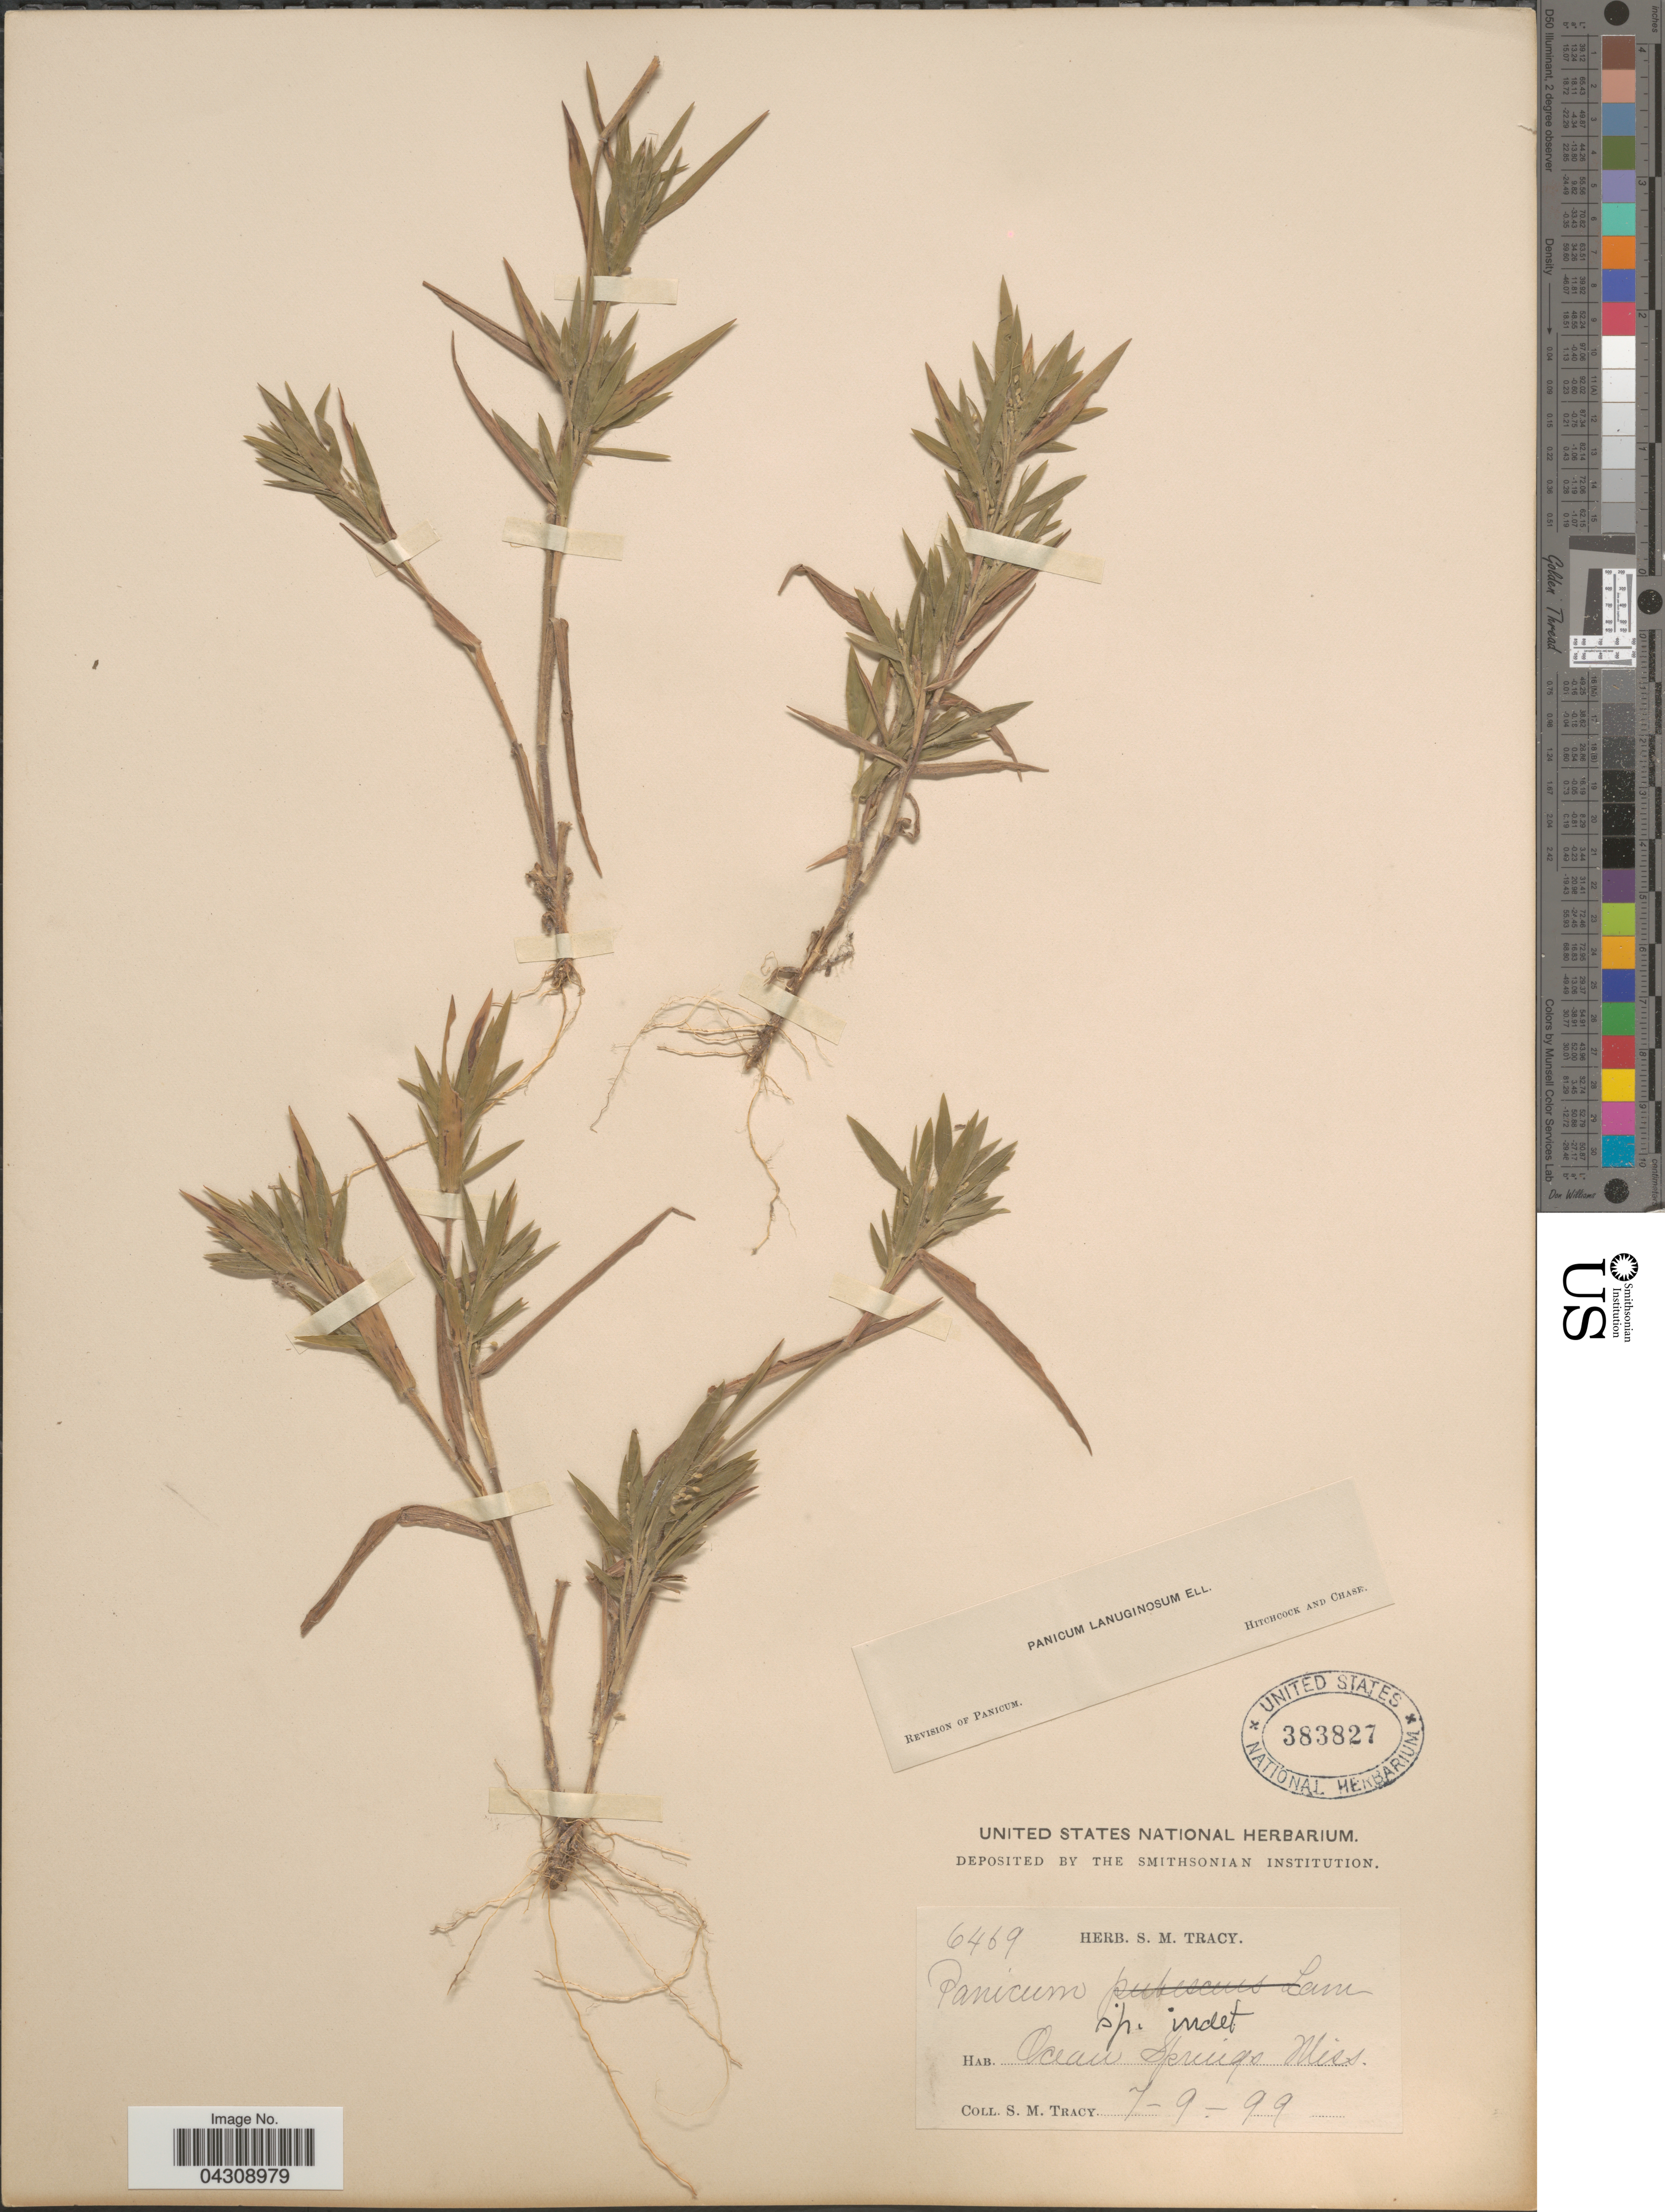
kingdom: Plantae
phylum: Tracheophyta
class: Liliopsida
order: Poales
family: Poaceae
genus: Dichanthelium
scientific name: Dichanthelium acuminatum var. acuminatum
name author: (Sw.) Gould & C.A. Clark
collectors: S. M. Tracy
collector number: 6469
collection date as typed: Transcribed d/m/y: 9/7/99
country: United States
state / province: Mississippi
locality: Ocean Springs.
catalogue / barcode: US 383827